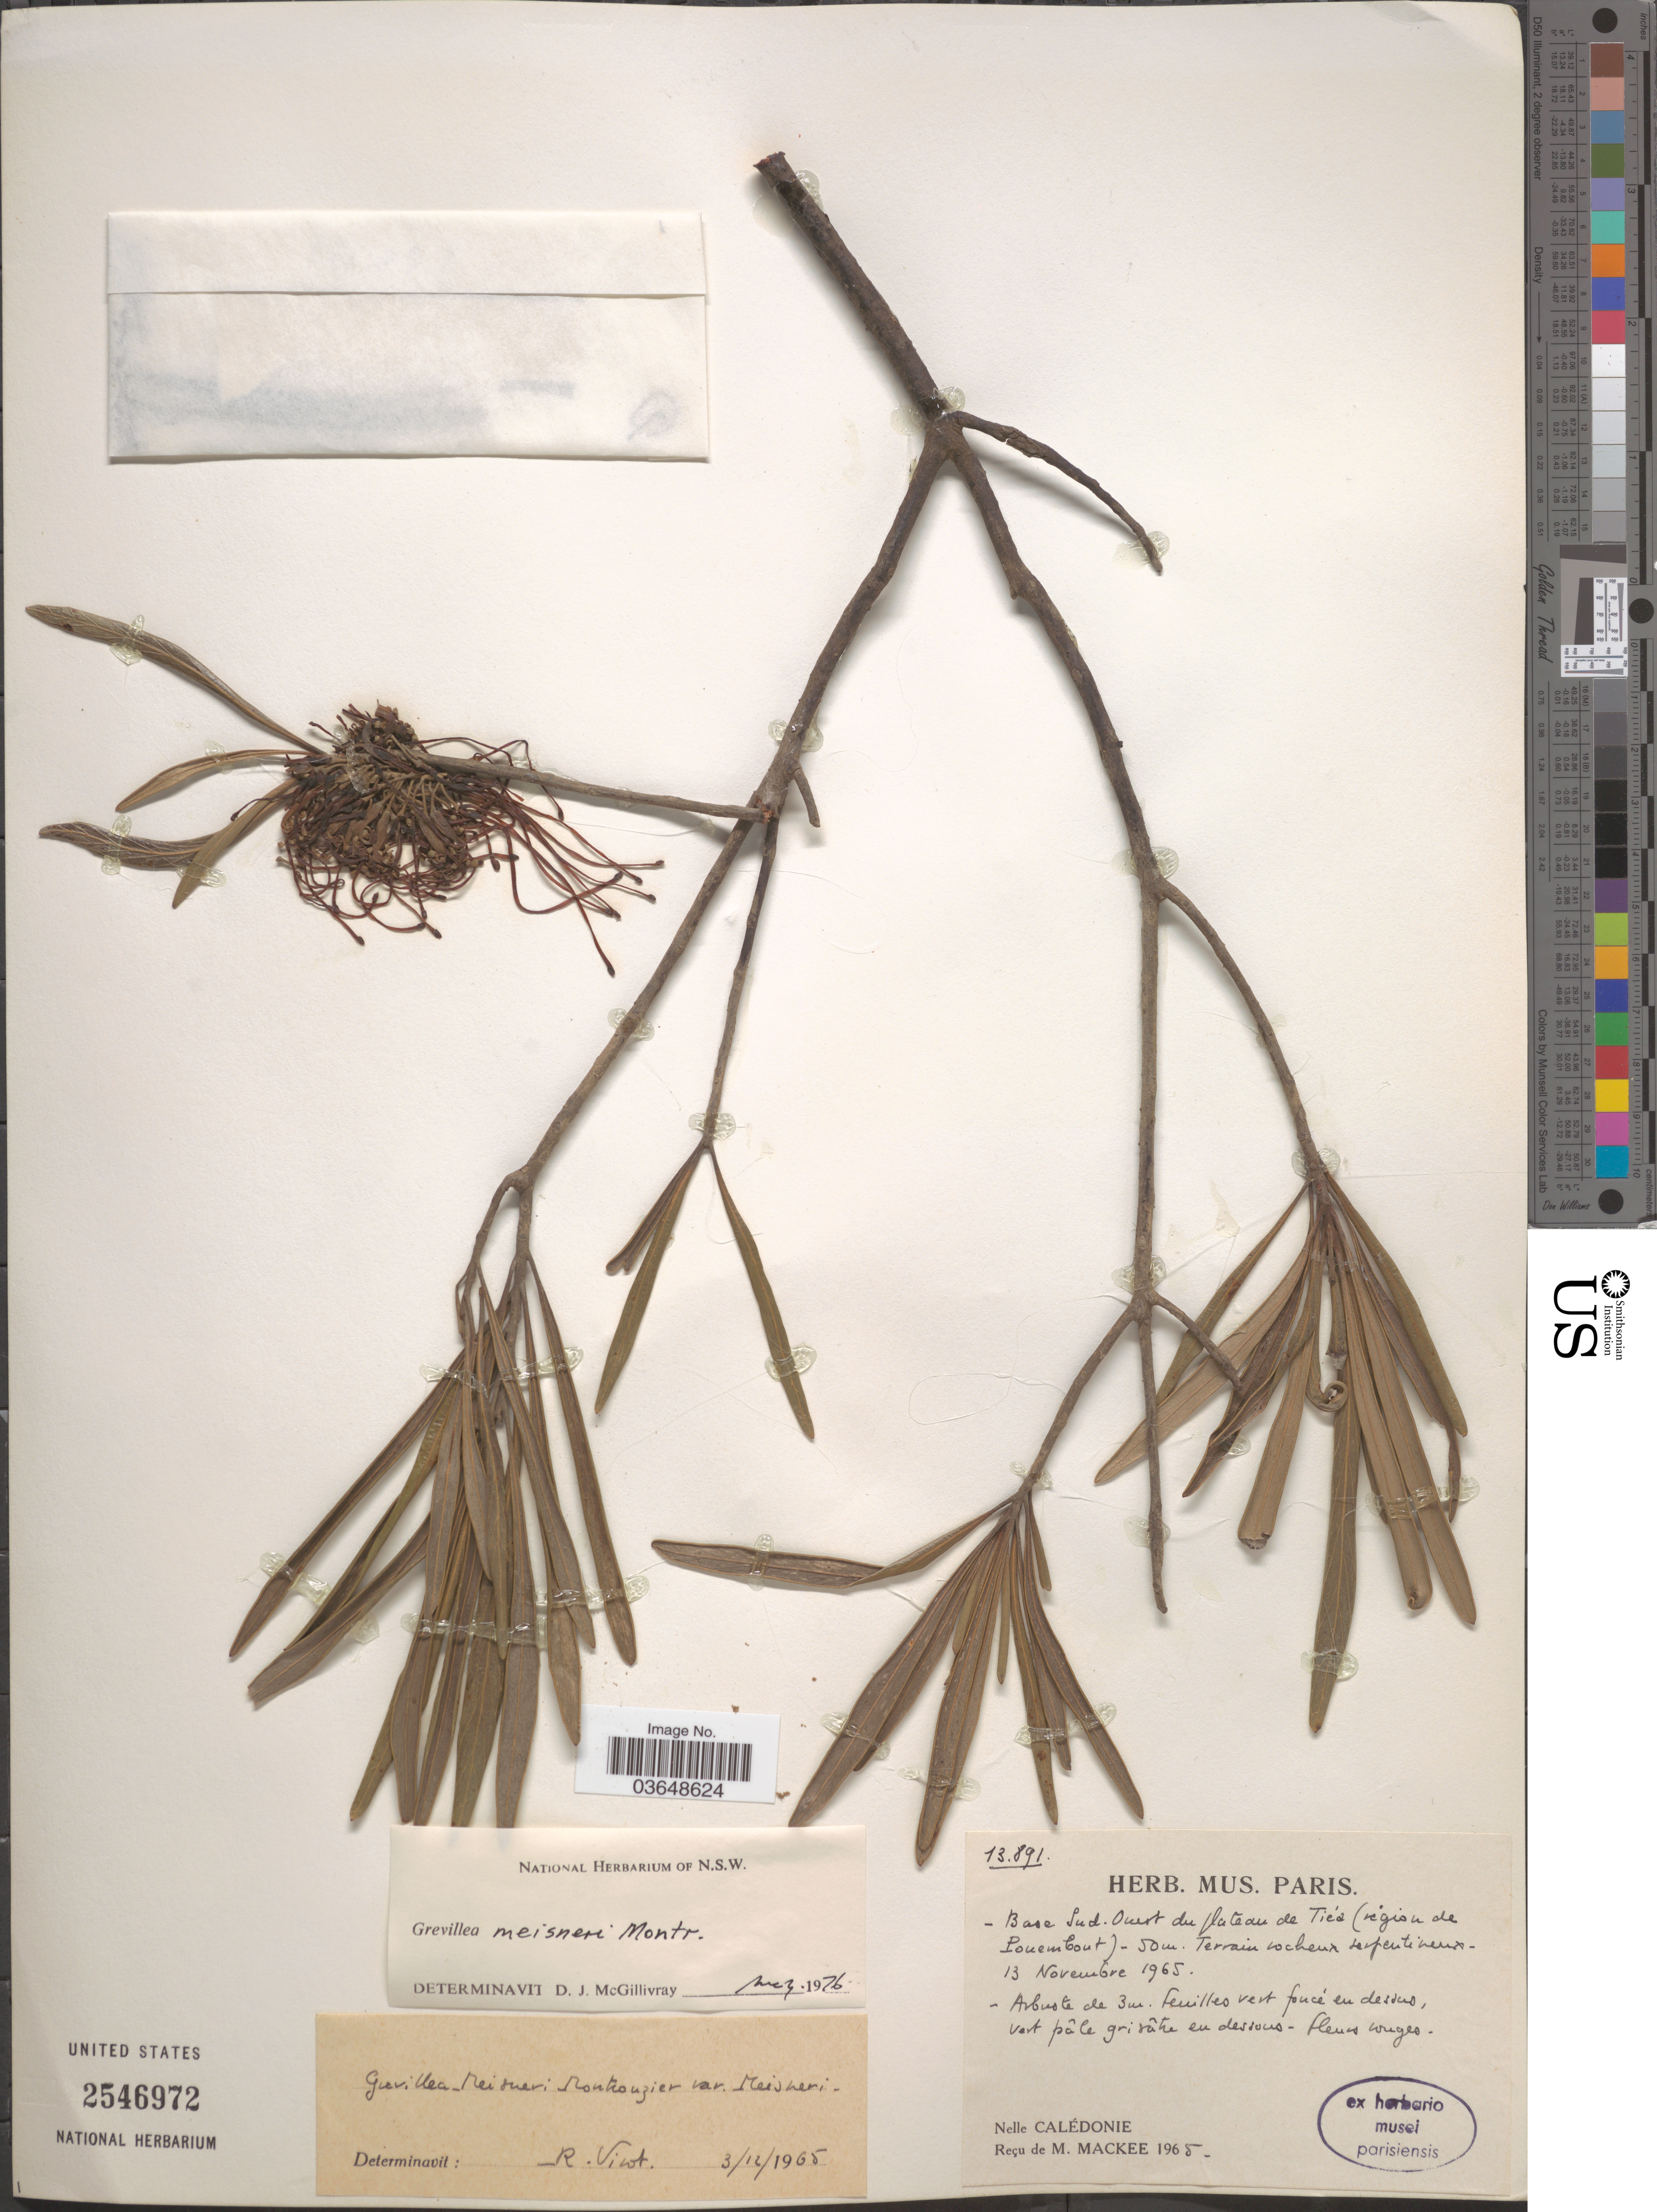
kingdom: Plantae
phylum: Tracheophyta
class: Magnoliopsida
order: Proteales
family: Proteaceae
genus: Grevillea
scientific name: Grevillea meissneri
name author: Montrouz.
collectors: M. Mackee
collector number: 13891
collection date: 1965-11-13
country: New Caledonia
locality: Base Sud-Ouest du plateau de Tiéa (région de Louembout). [interpreted] Nelle Calédonie.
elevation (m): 50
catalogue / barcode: US 2546972